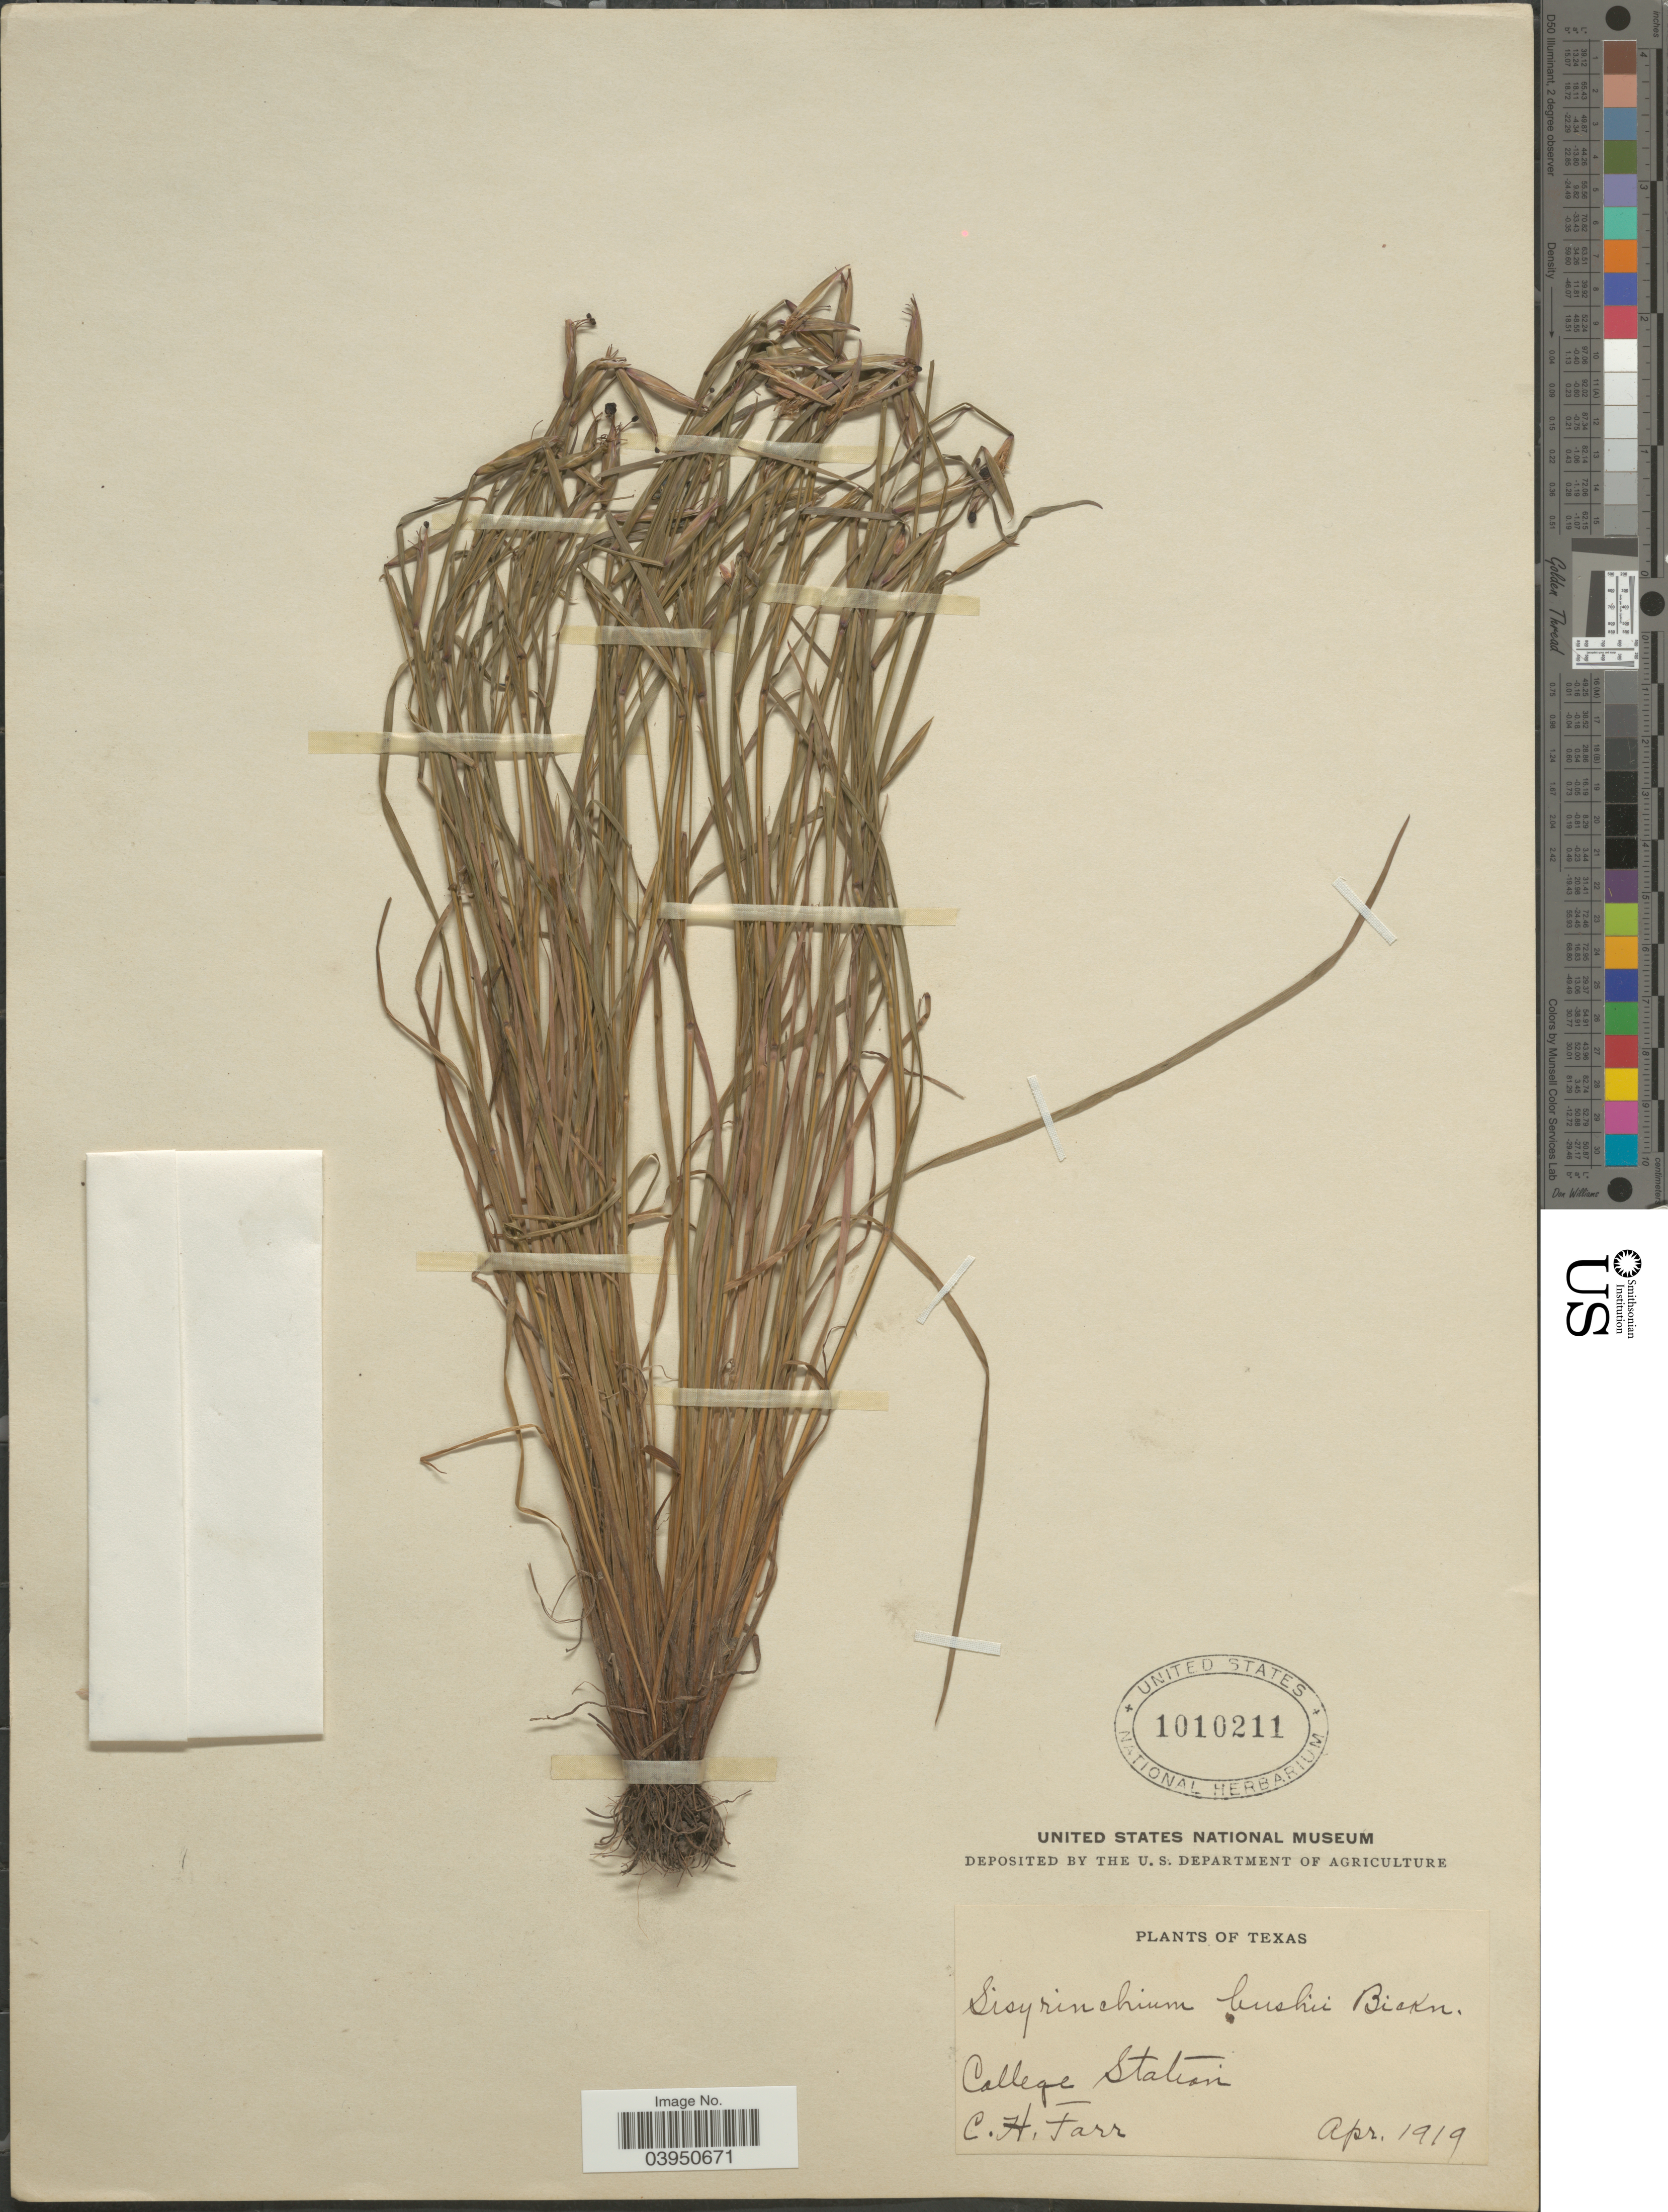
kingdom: Plantae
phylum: Tracheophyta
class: Liliopsida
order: Asparagales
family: Iridaceae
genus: Sisyrinchium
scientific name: Sisyrinchium bushii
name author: E.P. Bicknell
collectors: C. Farr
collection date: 1919-04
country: United States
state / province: Texas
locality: College Station.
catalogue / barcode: US 1010211